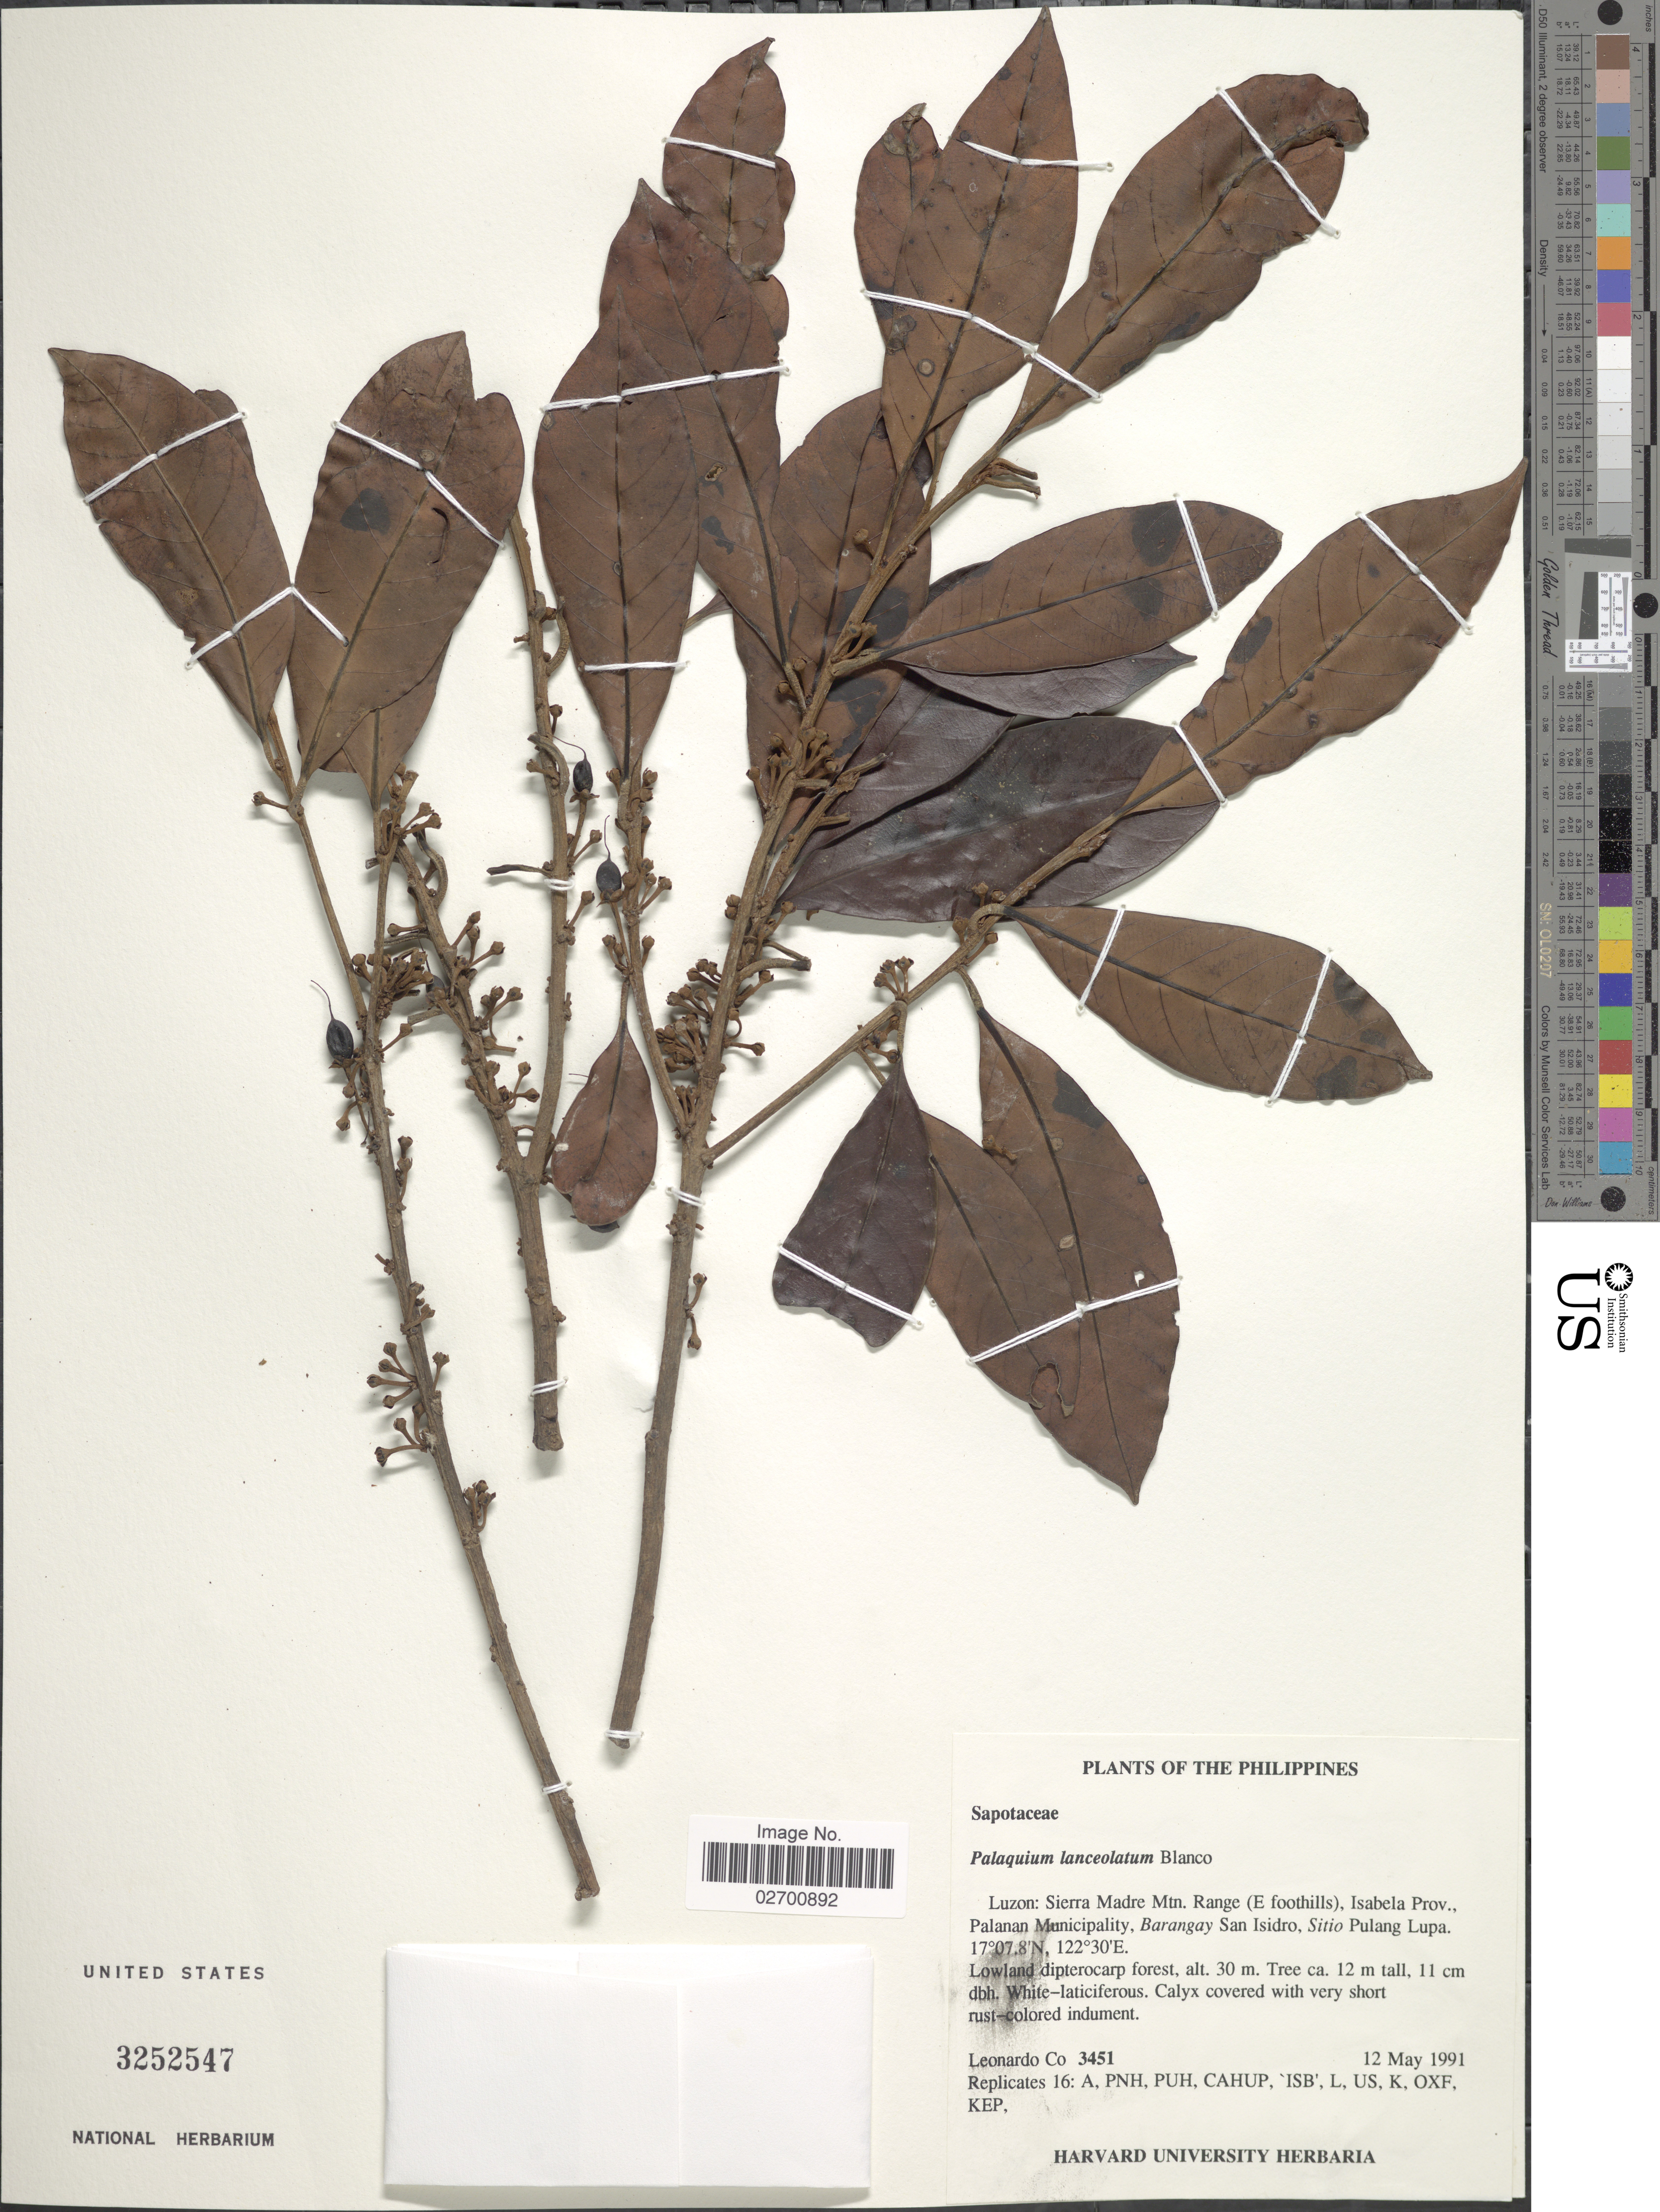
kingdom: Plantae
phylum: Tracheophyta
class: Magnoliopsida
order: Ericales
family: Sapotaceae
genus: Palaquium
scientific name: Palaquium lanceolatum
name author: Blanco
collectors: L. Co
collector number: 3451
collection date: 1991-05-12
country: Philippines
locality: Luzon: Sierra Madre Mtn. Range (E foothills), Isabela prov., Palanan Municipality, Barangay San Isidro, Sitio Pulang Lupa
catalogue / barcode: US 3252547